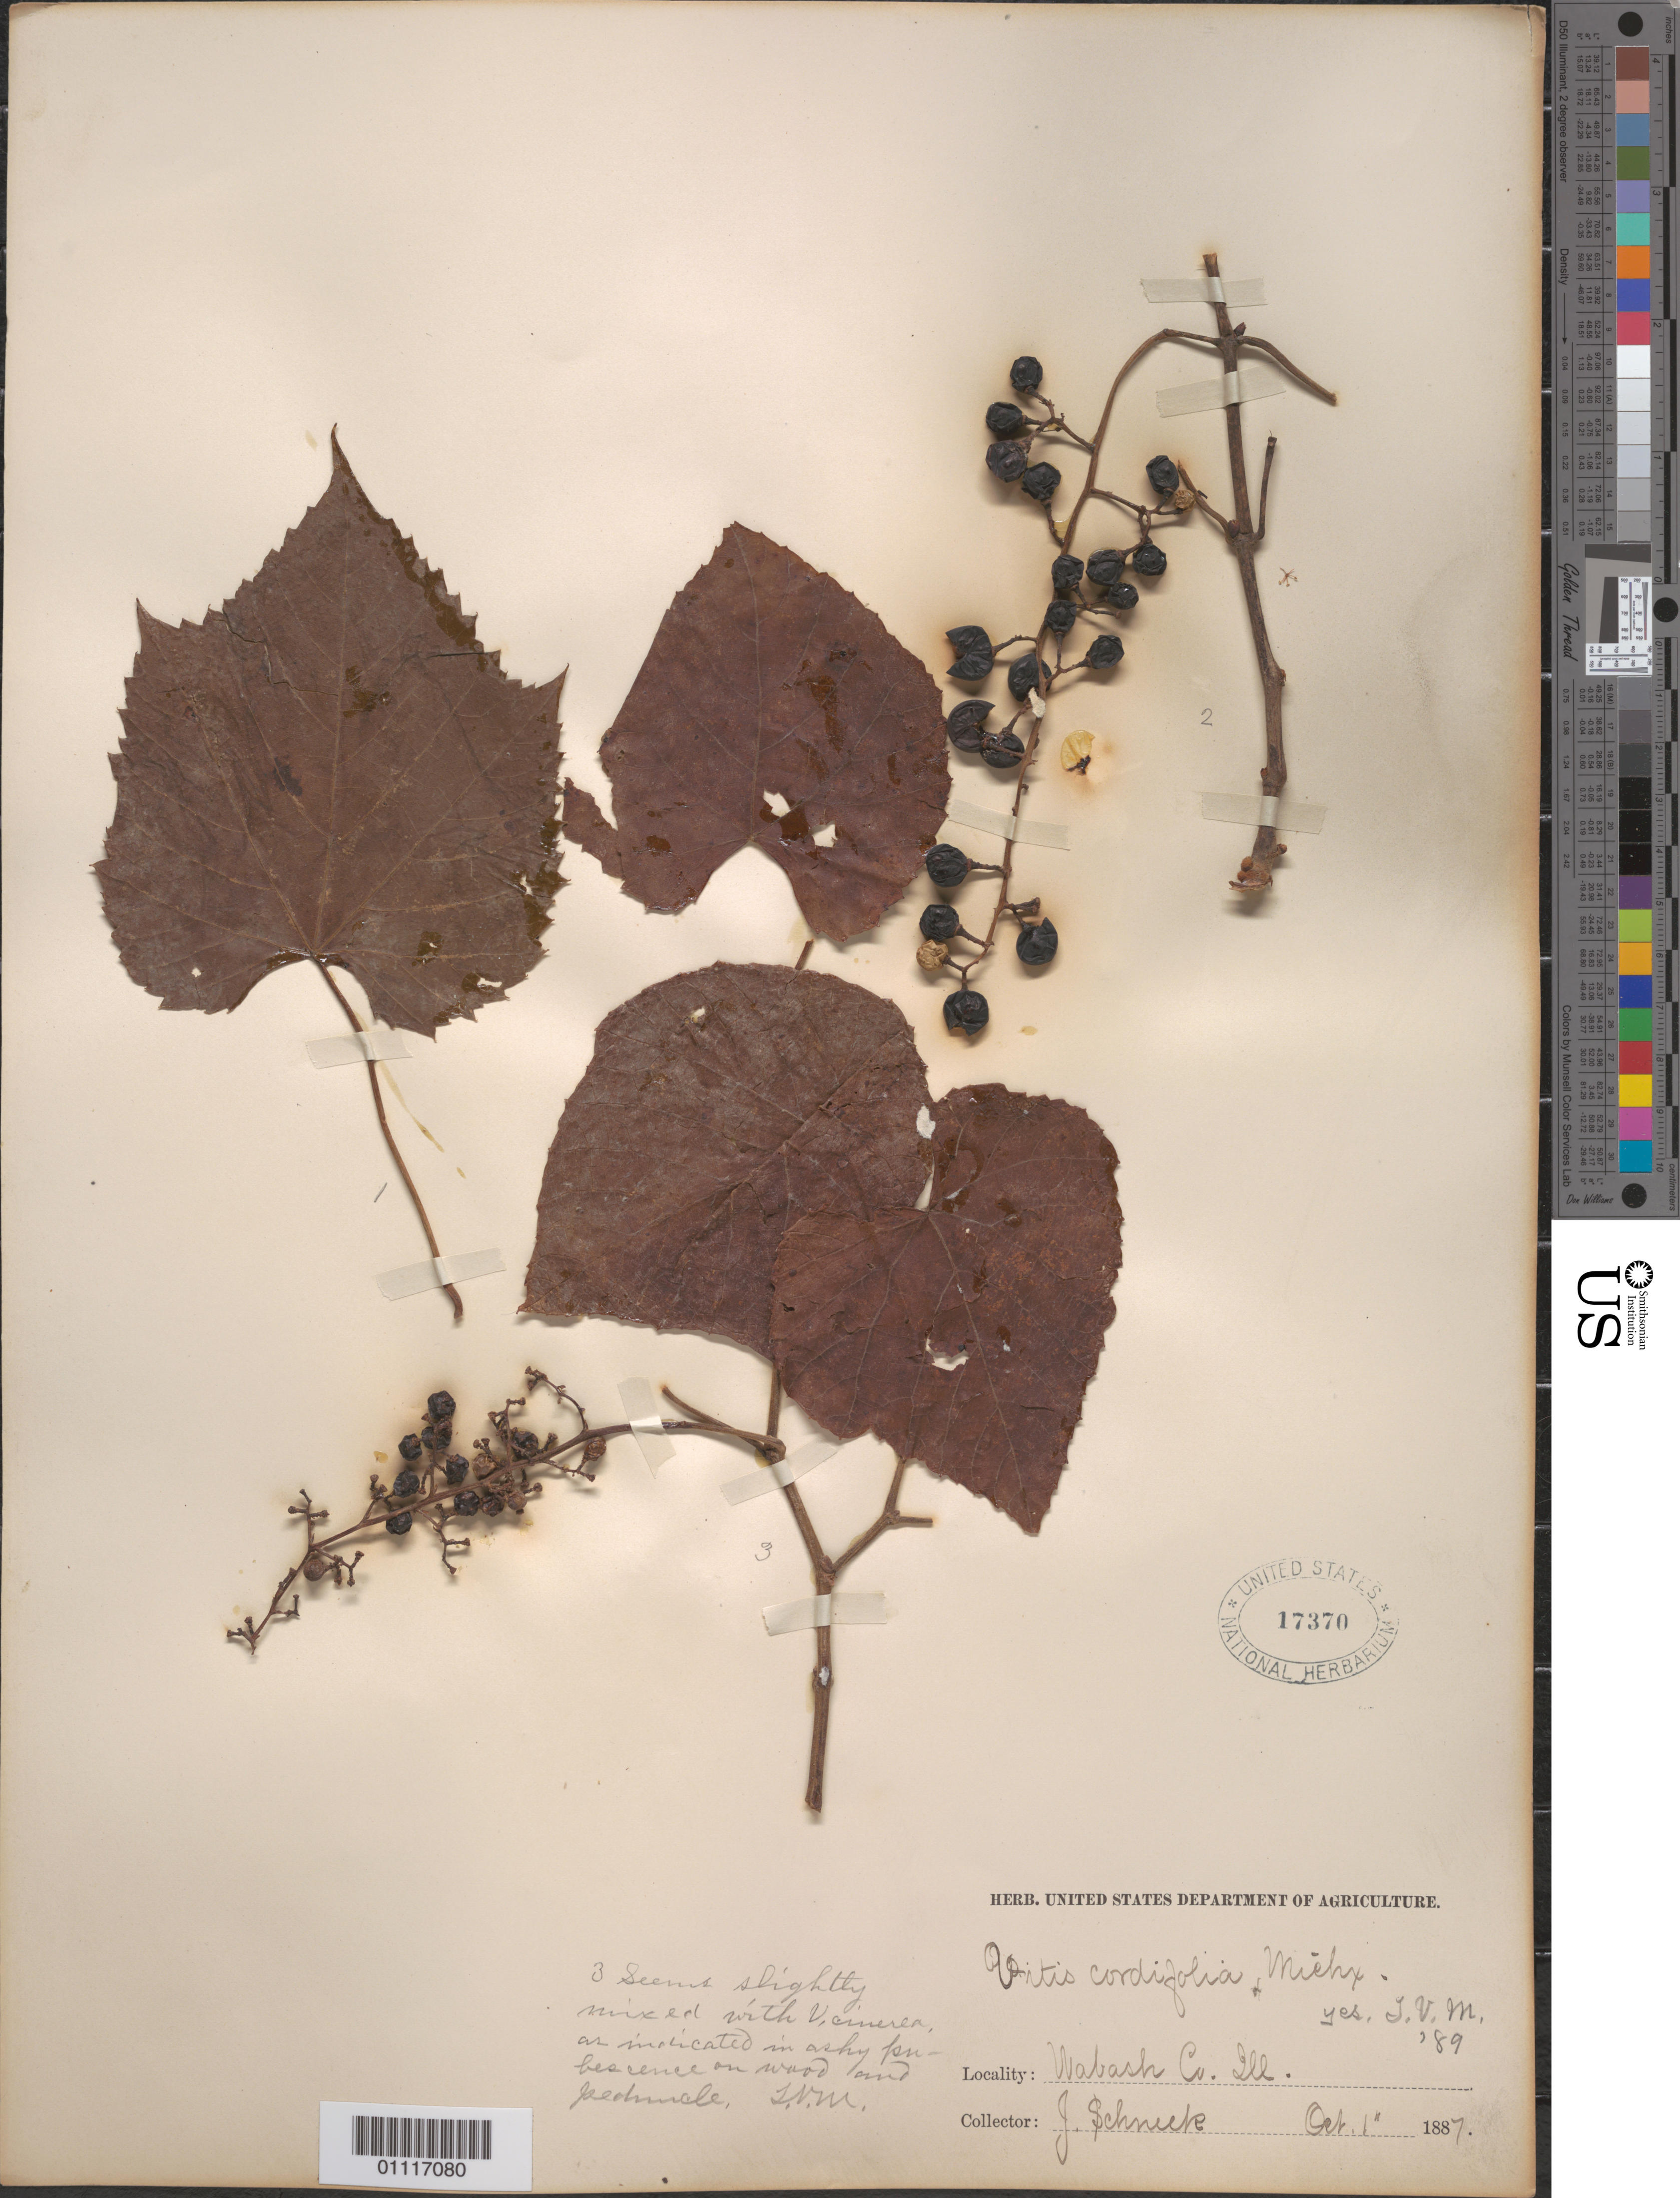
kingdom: Plantae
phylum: Tracheophyta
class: Magnoliopsida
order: Vitales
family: Vitaceae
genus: Vitis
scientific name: Vitis cordifolia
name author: Michx.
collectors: J. Schneck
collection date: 1887-10-01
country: United States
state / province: Illinois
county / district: Wabash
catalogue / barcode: US 17370